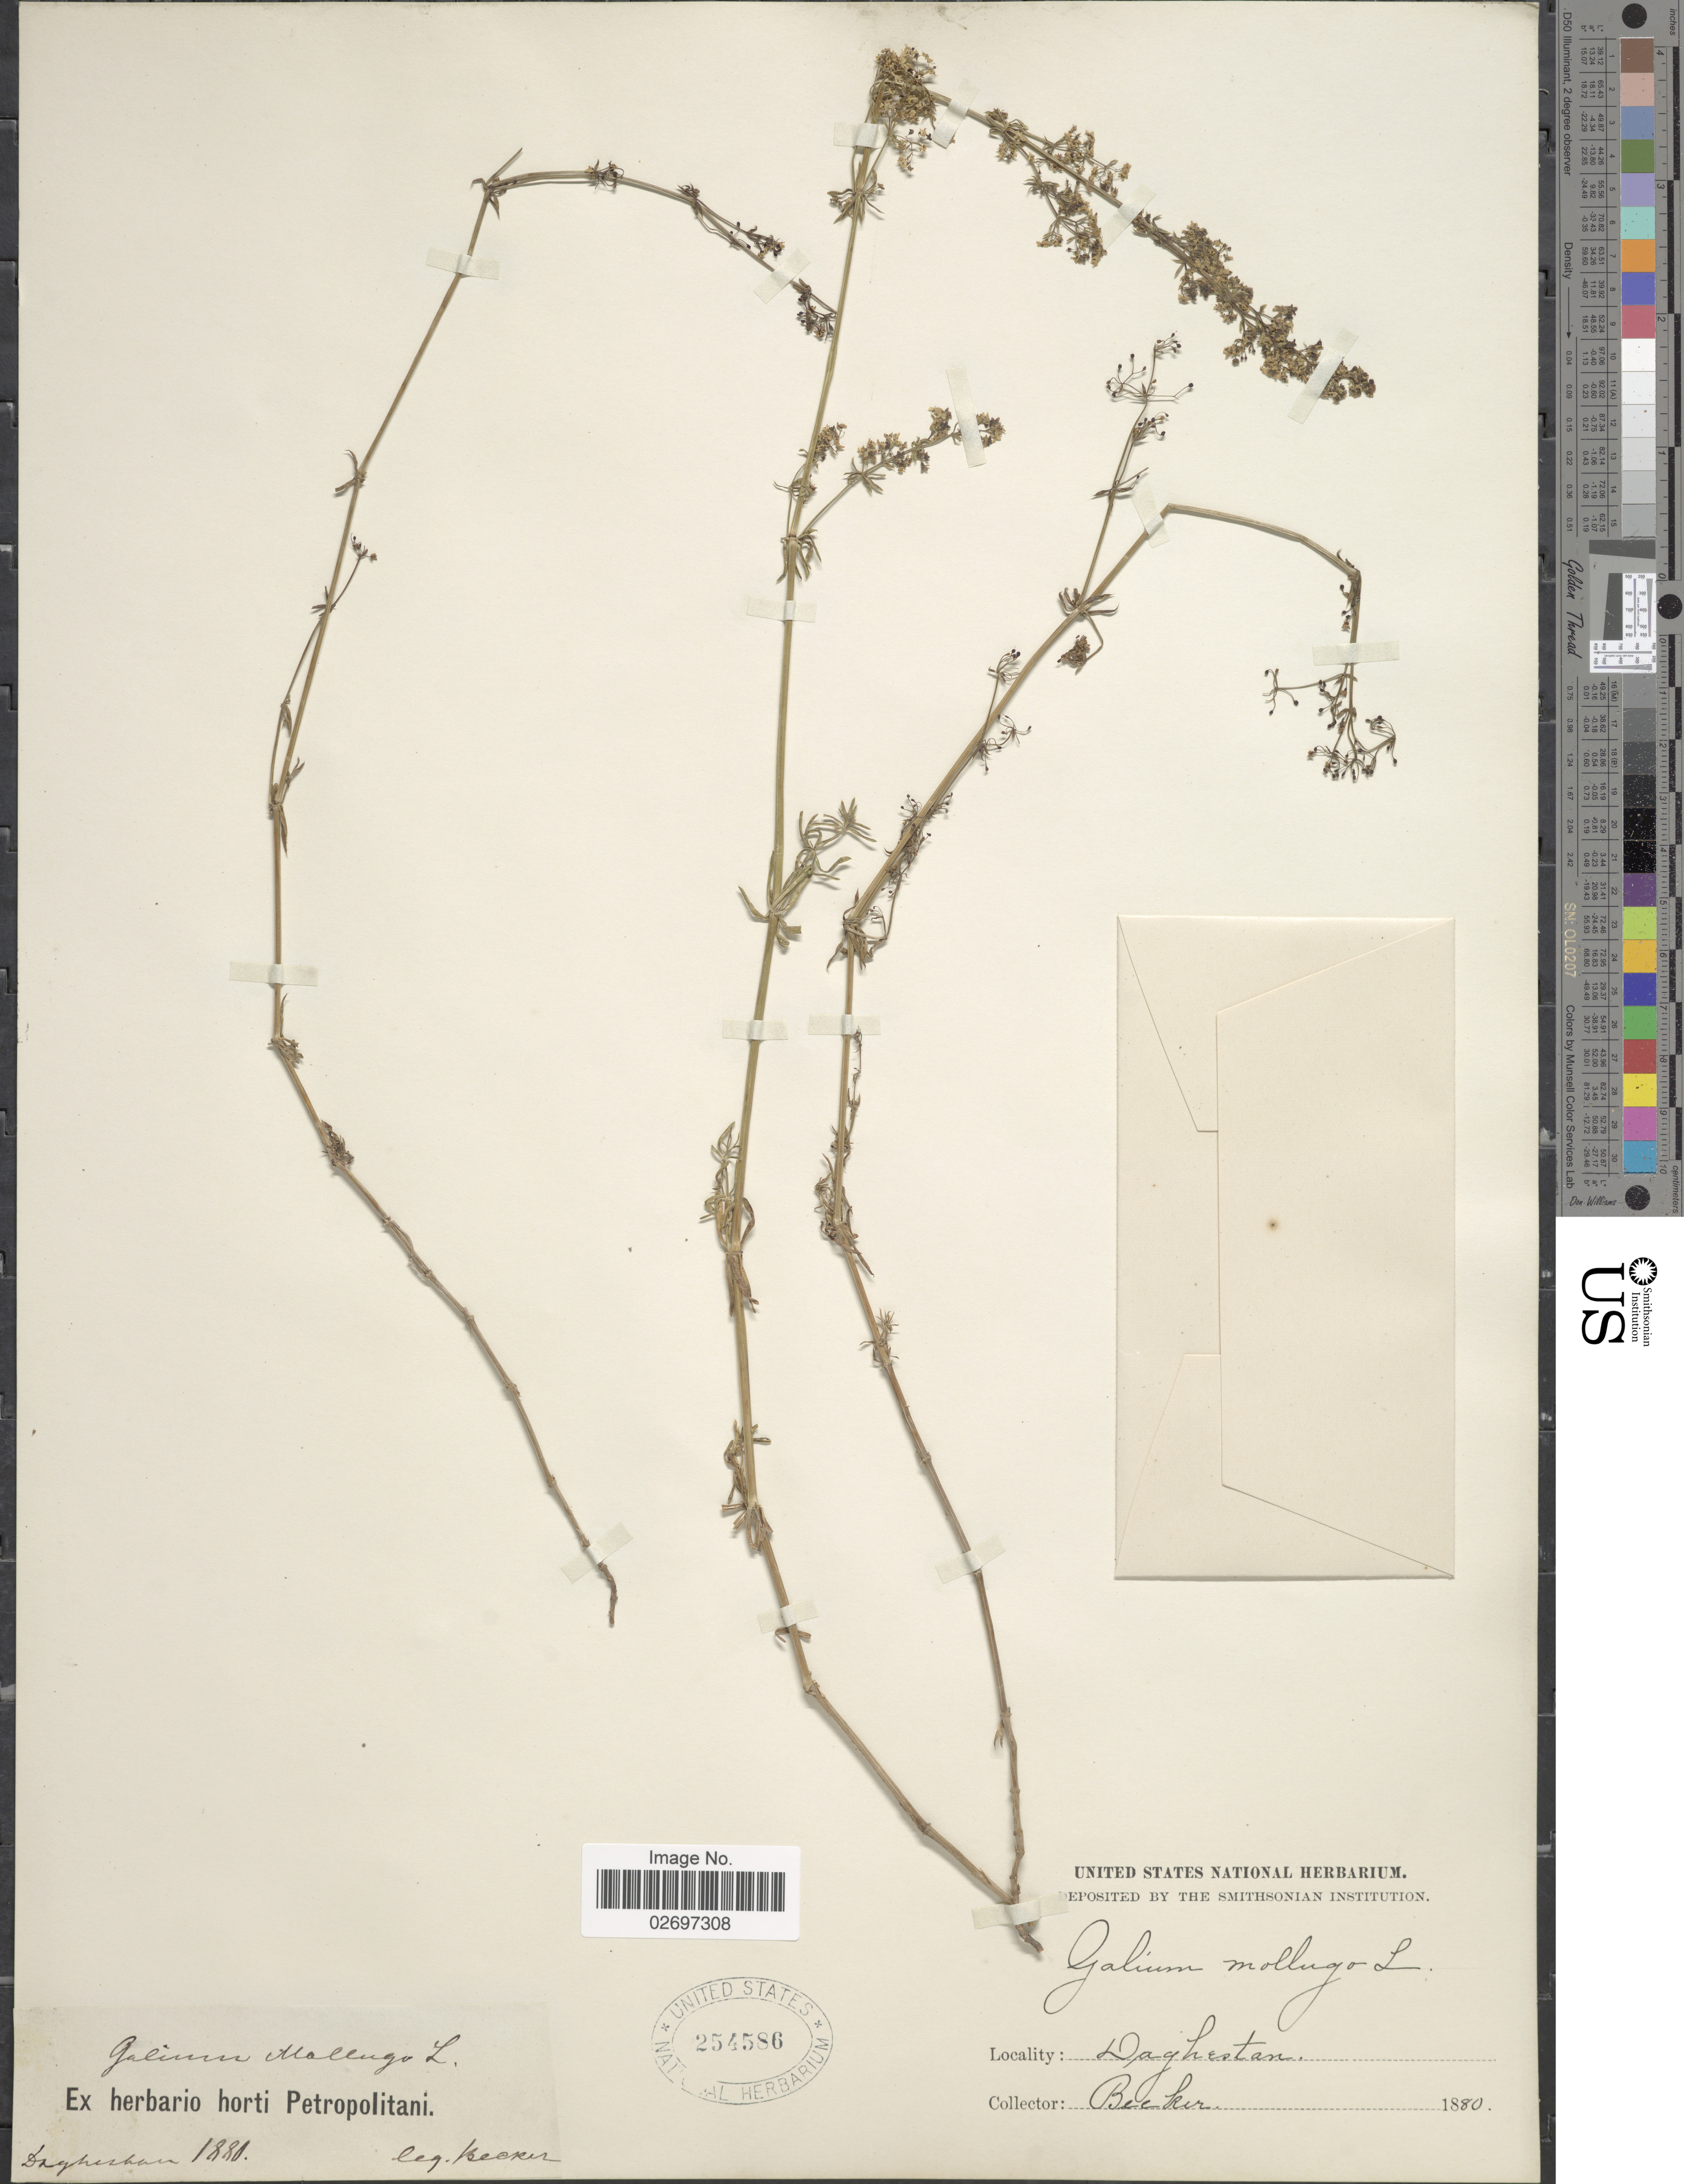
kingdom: Plantae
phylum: Tracheophyta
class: Magnoliopsida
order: Gentianales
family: Rubiaceae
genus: Galium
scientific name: Galium mollugo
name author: L.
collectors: -. Becker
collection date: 1880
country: Russian Federation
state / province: Dagestan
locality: Daghestan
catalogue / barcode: US 254586